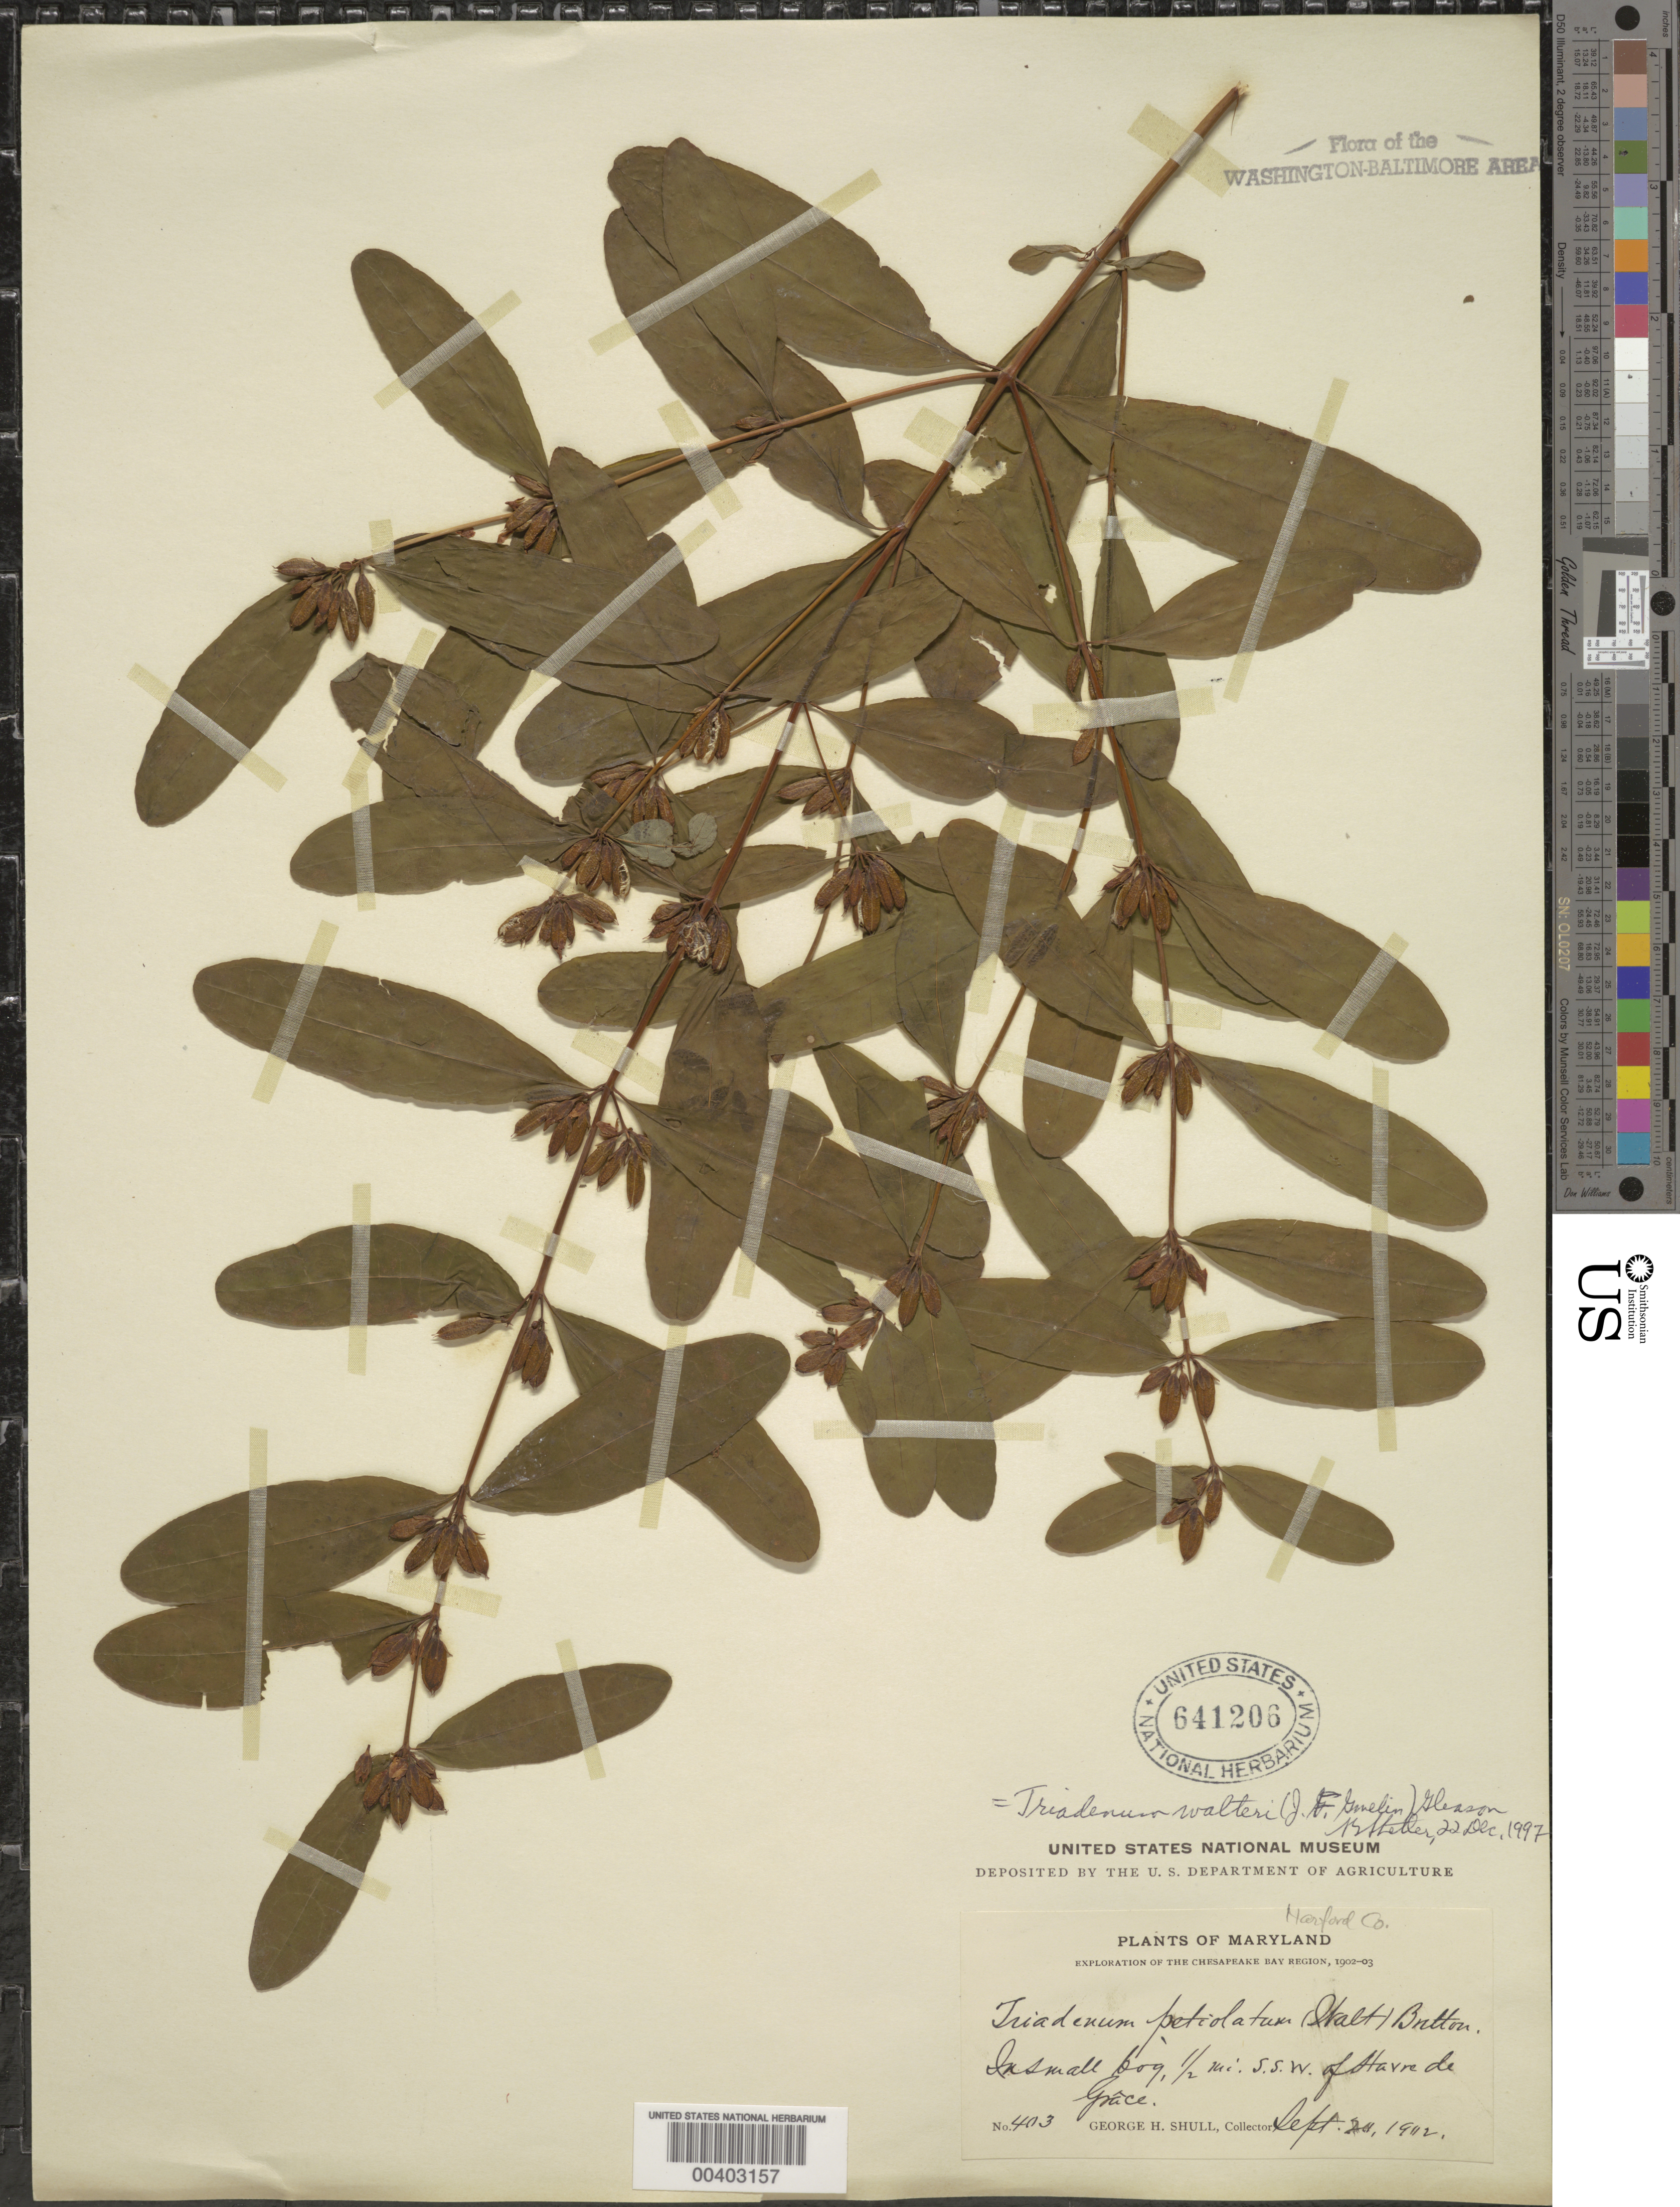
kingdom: Plantae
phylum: Tracheophyta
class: Magnoliopsida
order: Malpighiales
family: Hypericaceae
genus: Triadenum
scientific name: Triadenum walteri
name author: (J.F. Gmel.) Gleason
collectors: G. H. Shull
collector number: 403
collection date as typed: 20 Sep 1902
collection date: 1902-09-20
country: United States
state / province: Maryland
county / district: Harford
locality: South-southwest of Havre De Grace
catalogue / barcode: US 641206